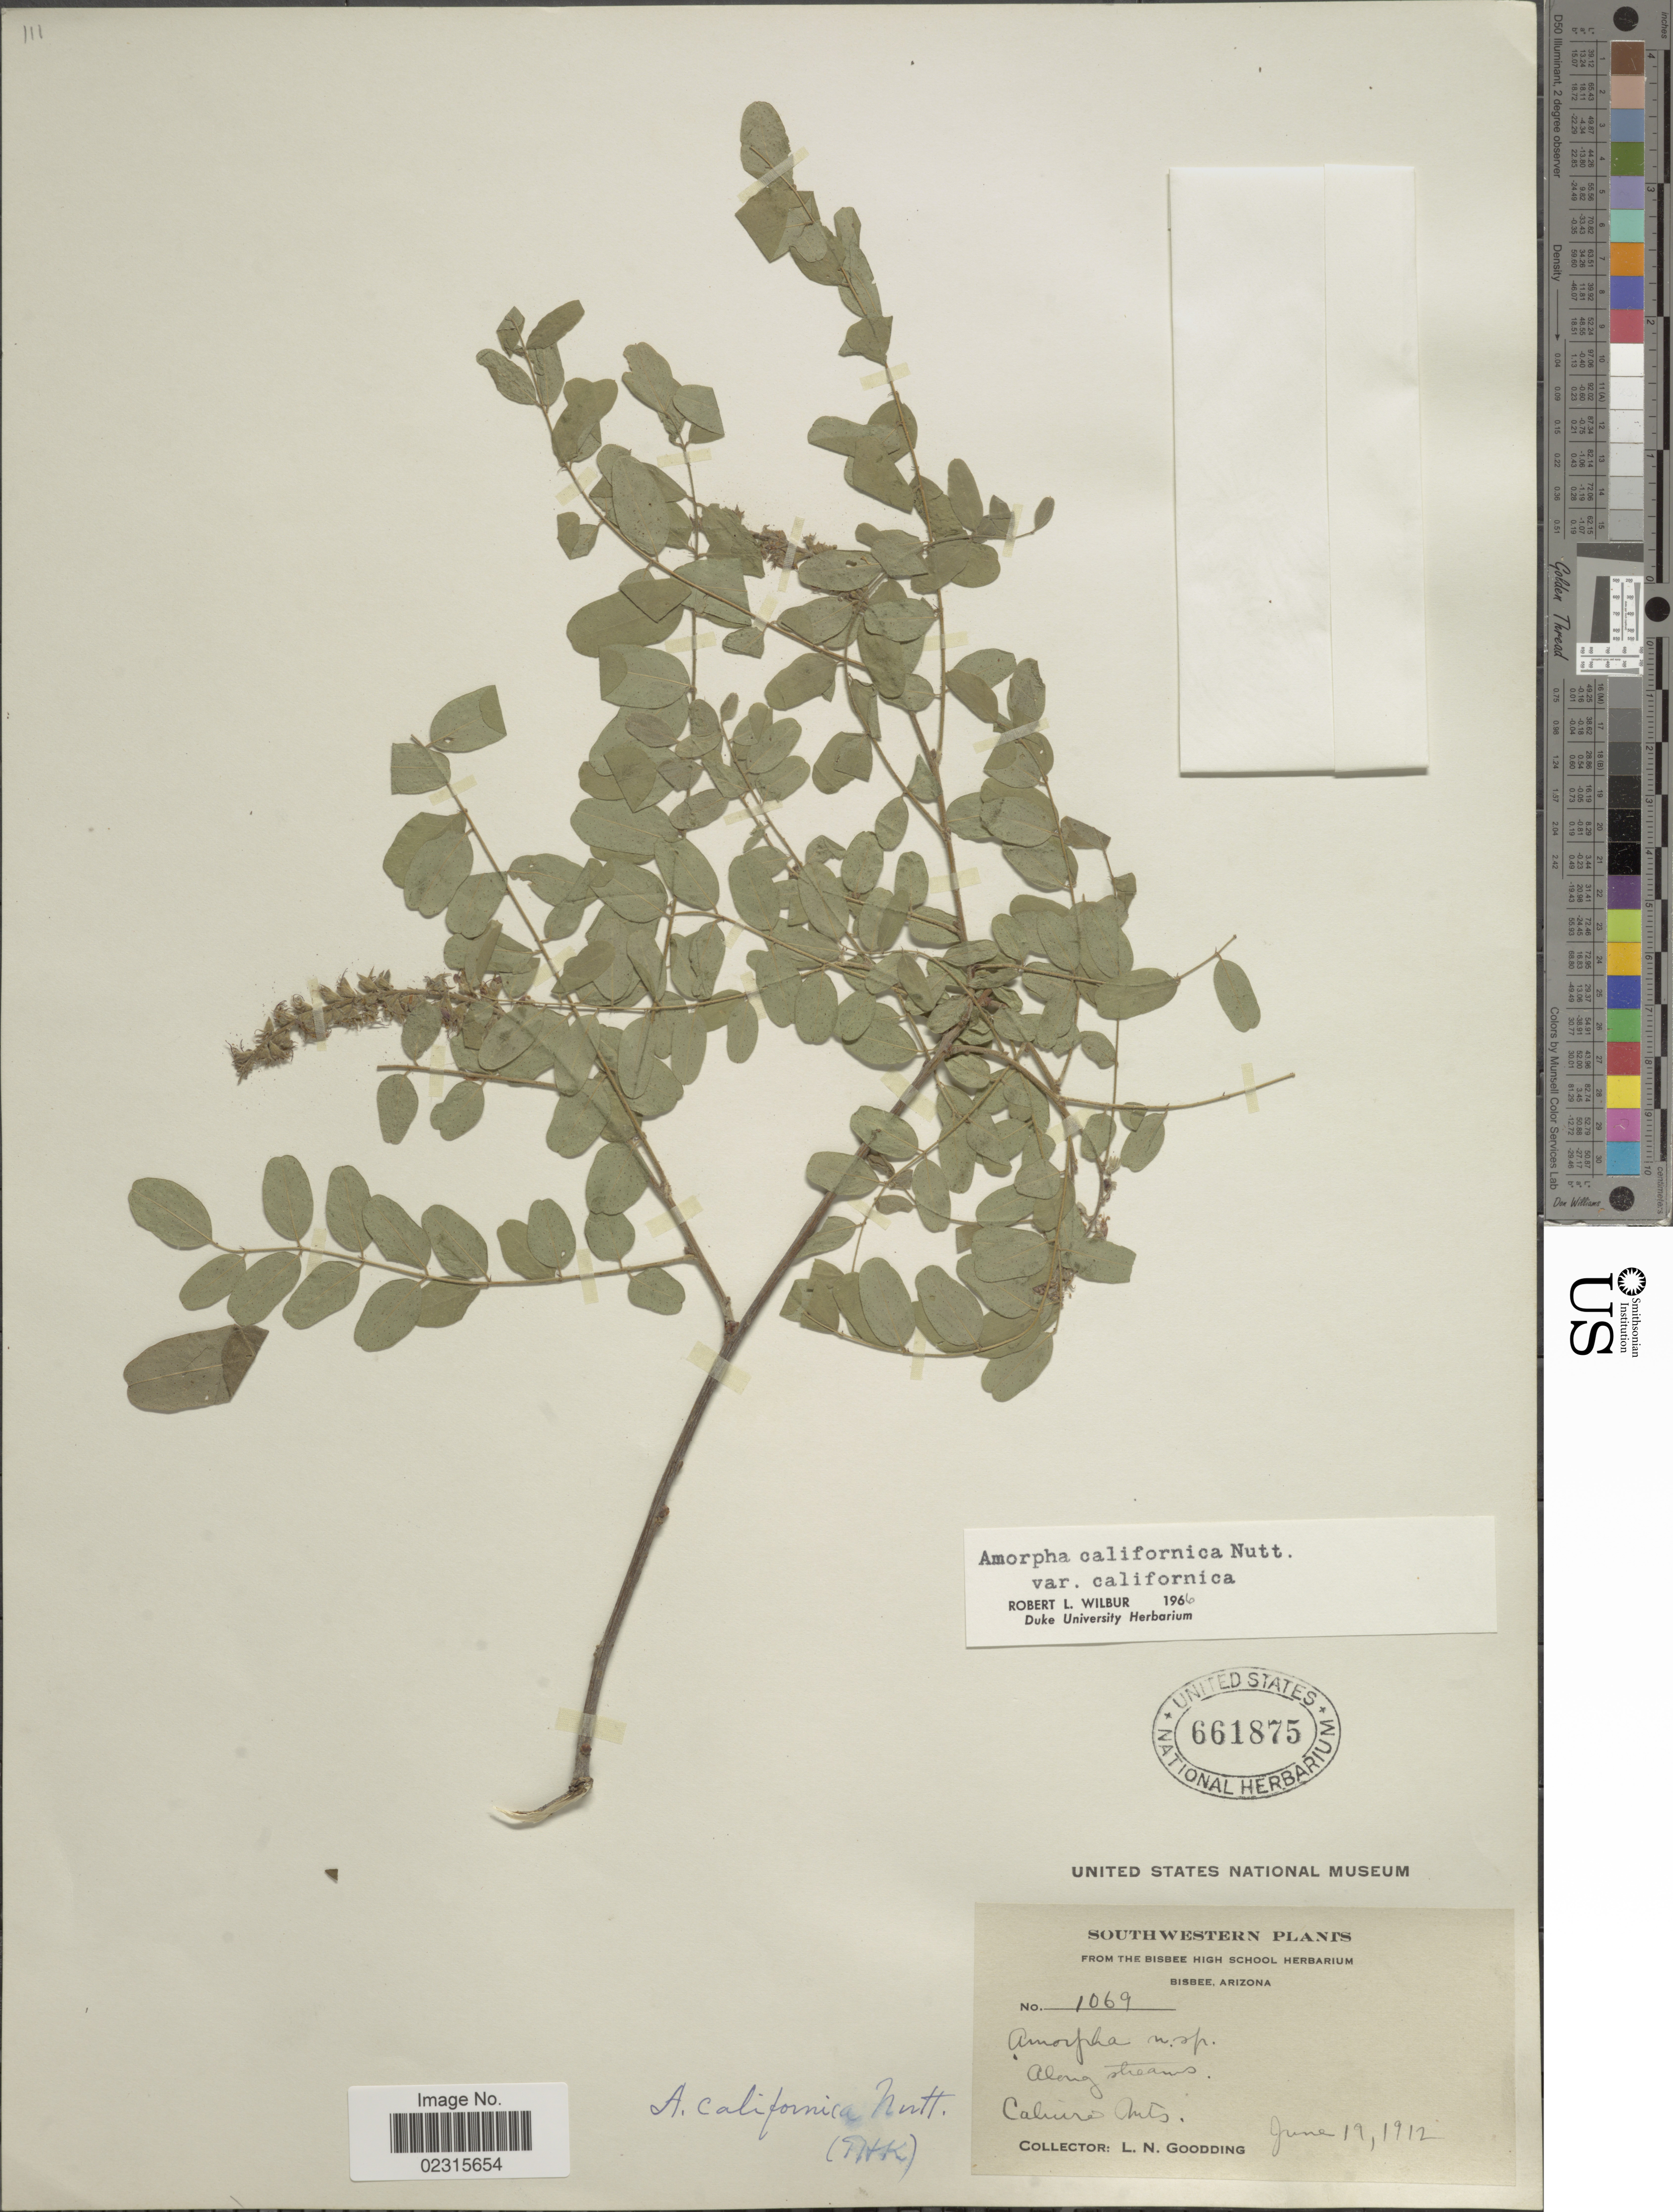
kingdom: Plantae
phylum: Tracheophyta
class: Magnoliopsida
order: Fabales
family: Fabaceae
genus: Amorpha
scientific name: Amorpha californica var. californica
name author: Nutt.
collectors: L. N. Goodding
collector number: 1069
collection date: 1912-06-19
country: United States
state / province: Arizona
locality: Southwestern, Calmiro Mts.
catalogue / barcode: US 661875